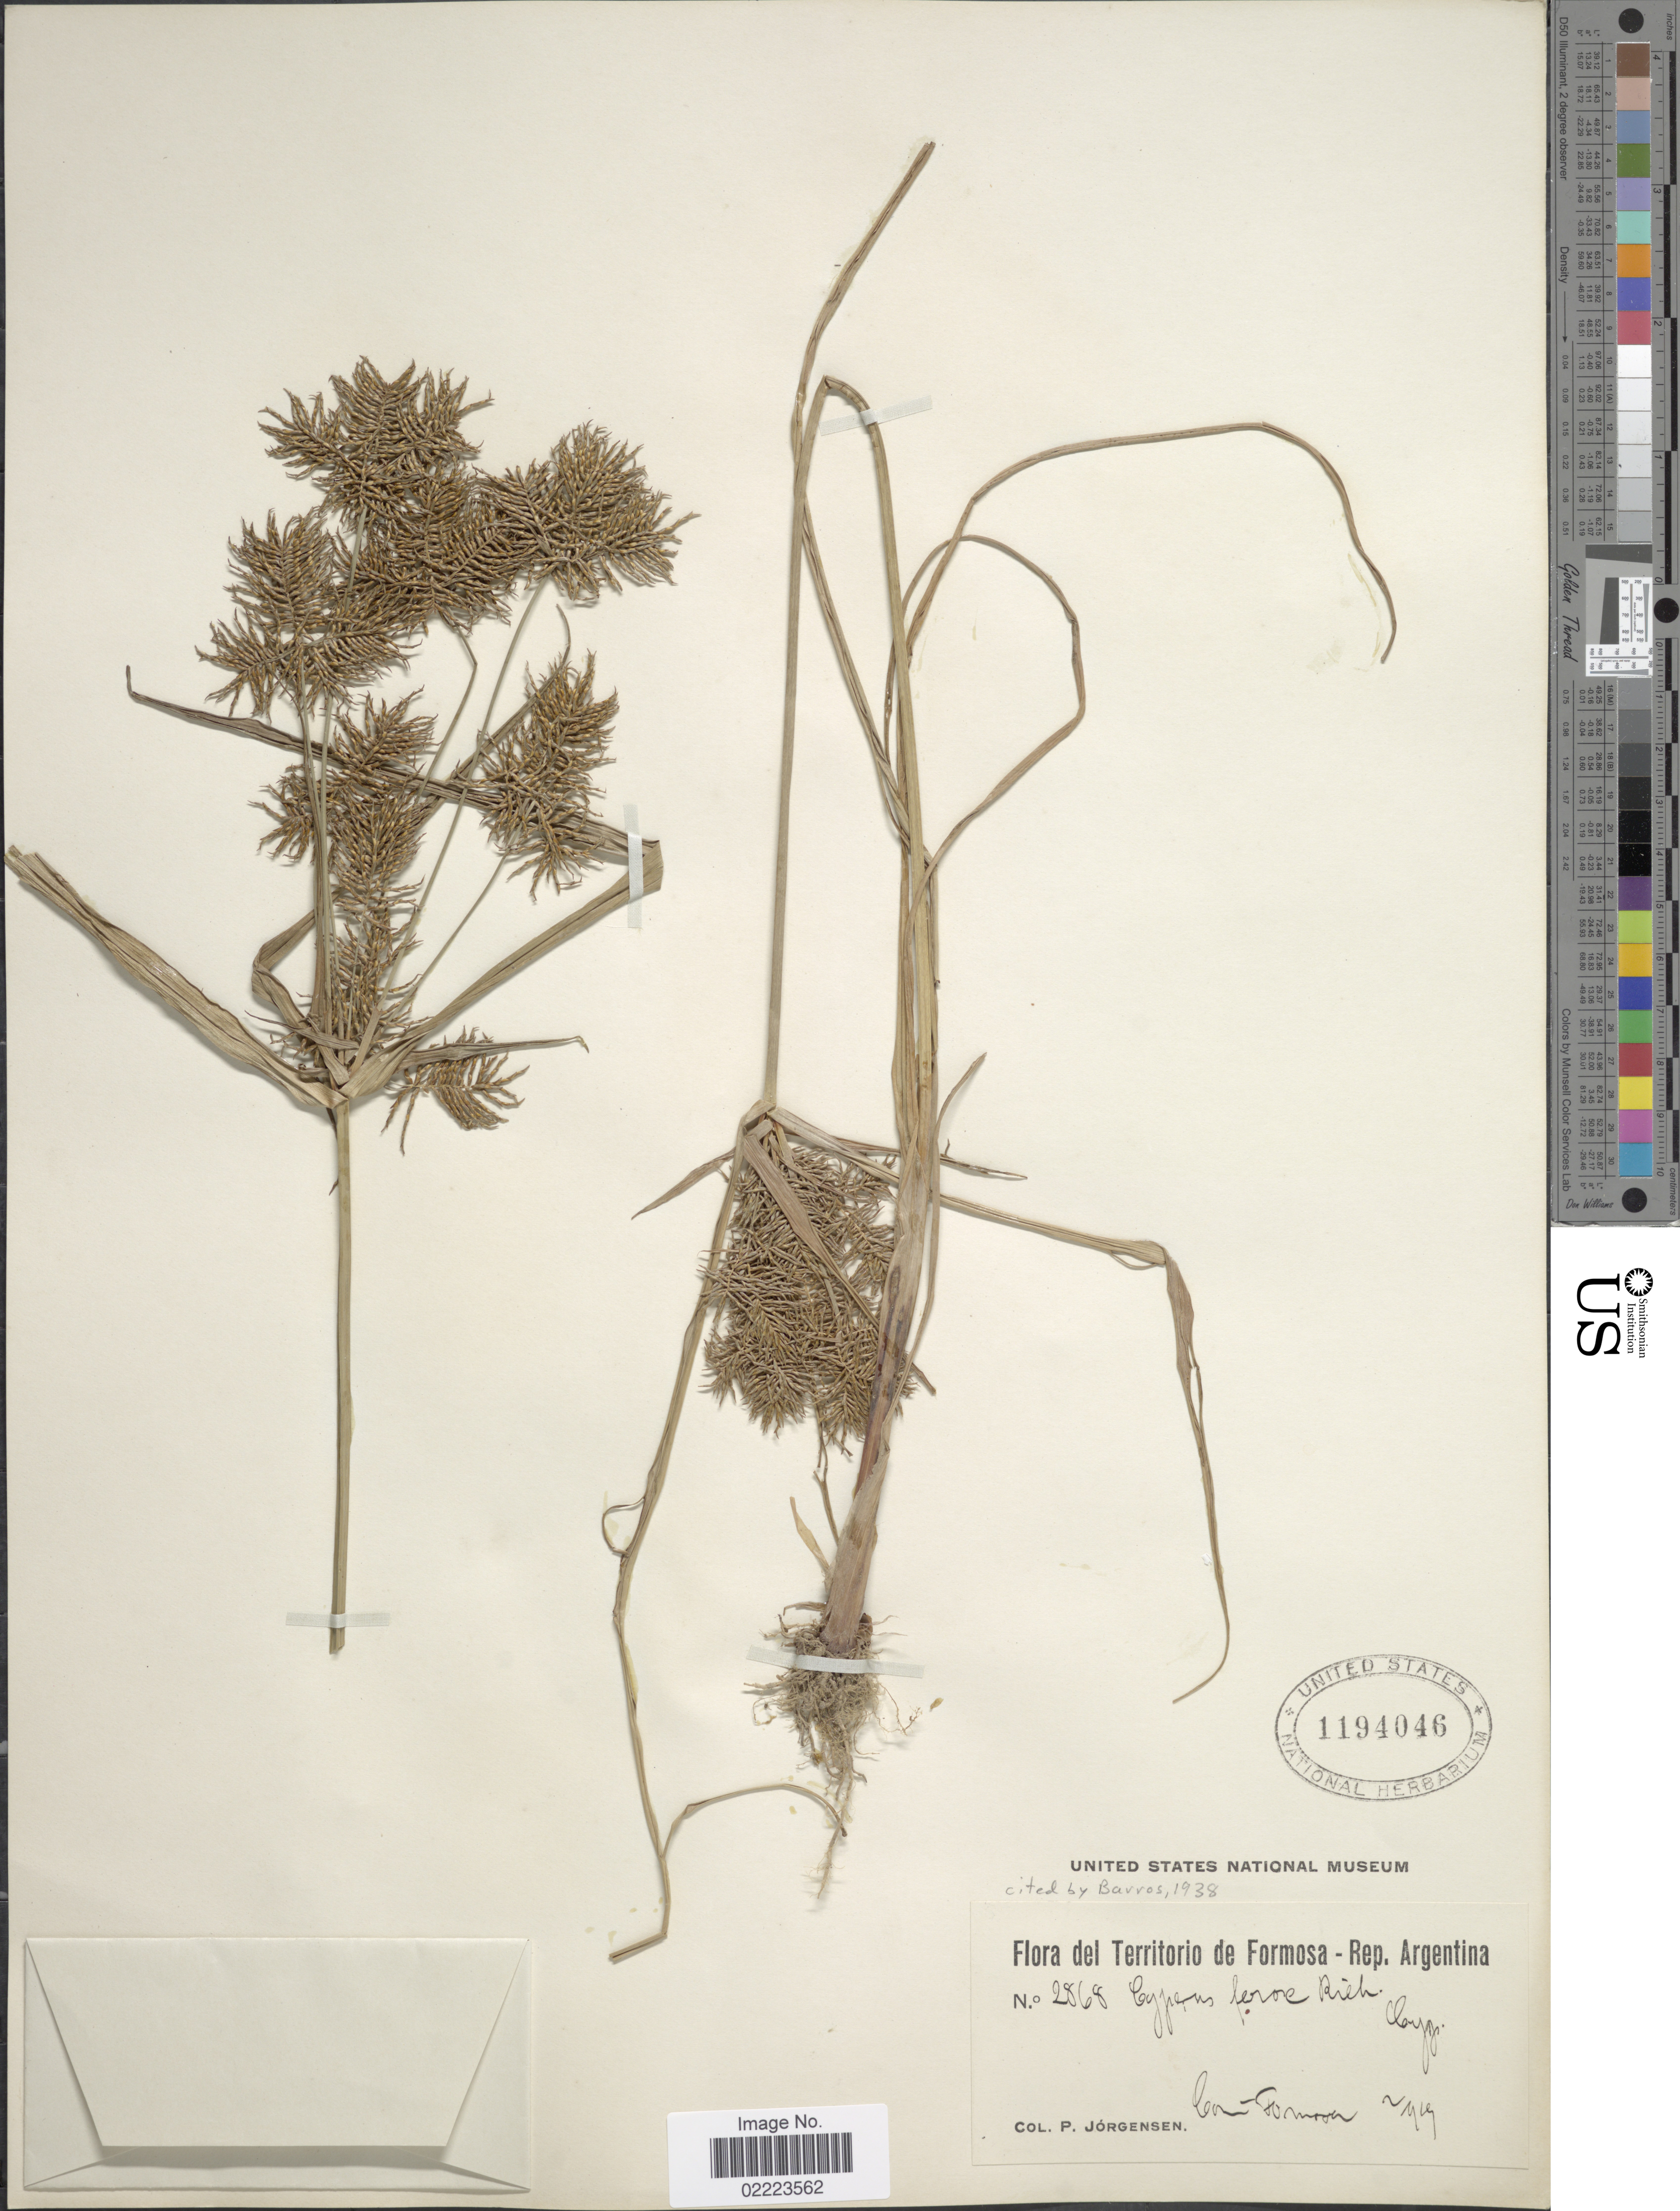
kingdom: Plantae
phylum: Tracheophyta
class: Liliopsida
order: Poales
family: Cyperaceae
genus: Cyperus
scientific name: Cyperus odoratus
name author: L.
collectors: P. Jörgensen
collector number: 2868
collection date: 1919-02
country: Argentina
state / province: Formosa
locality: Territorio de Formosa - Rep. Argentina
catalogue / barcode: US 1194046